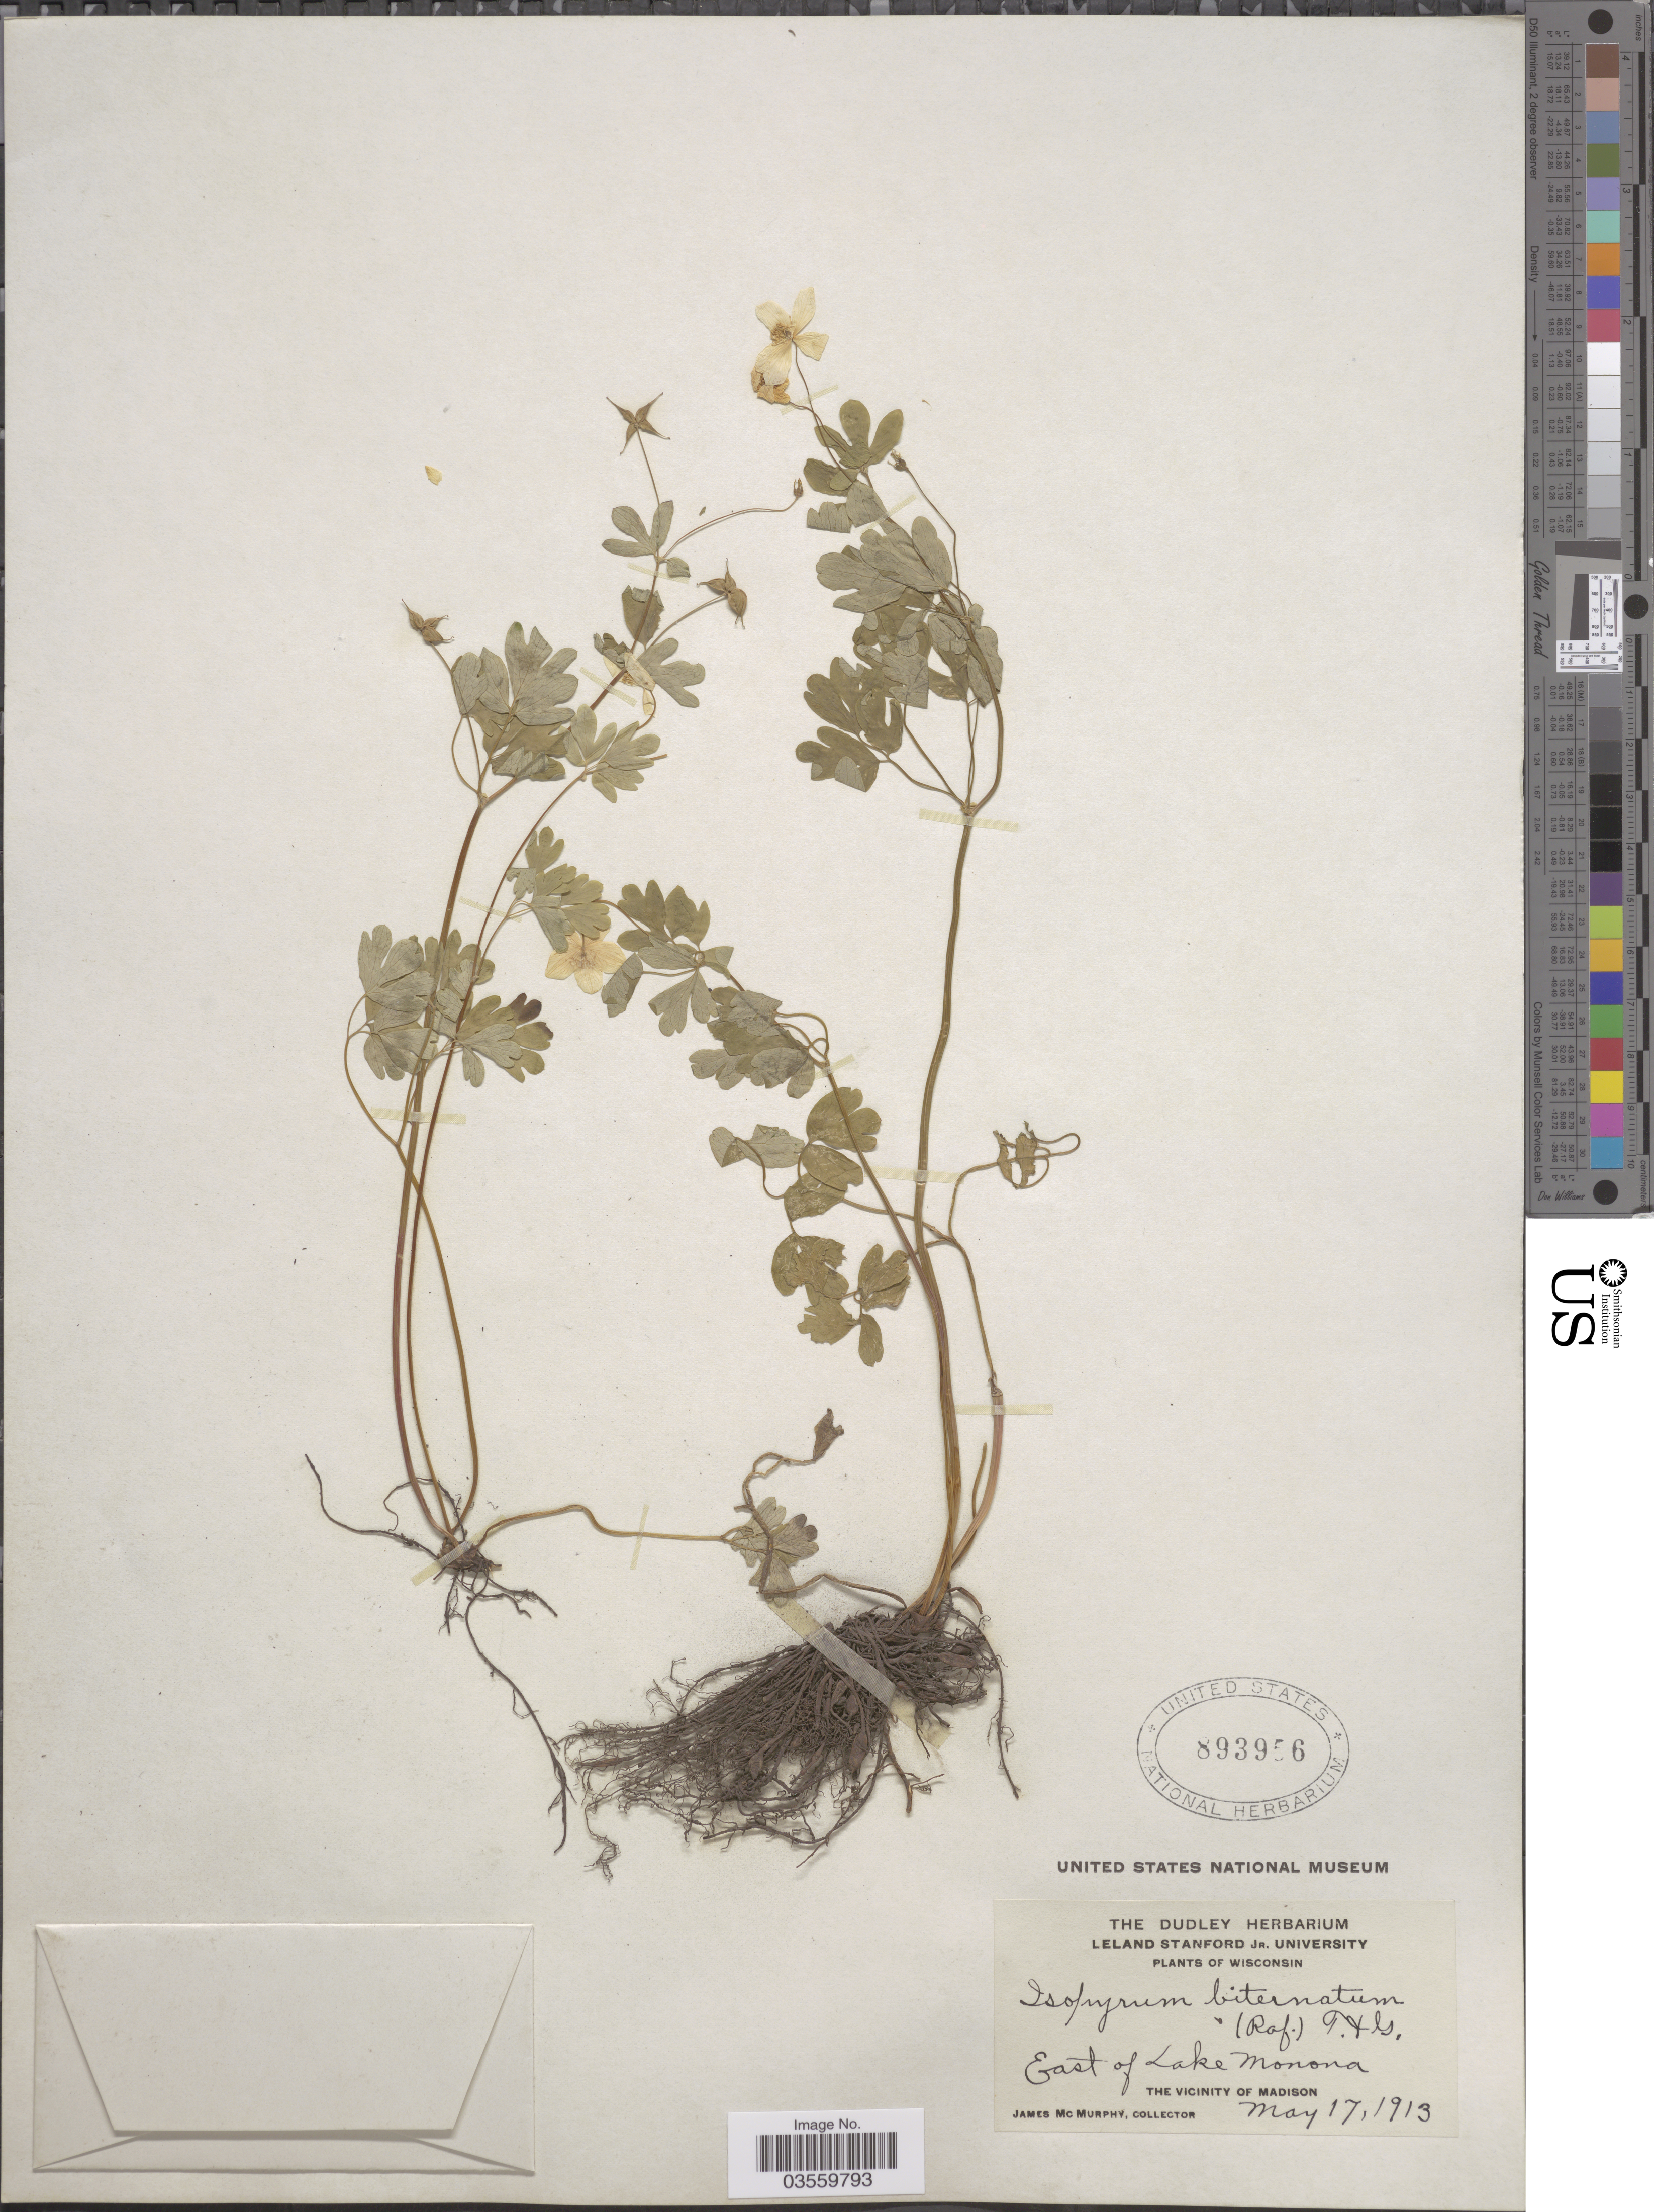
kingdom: Plantae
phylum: Tracheophyta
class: Magnoliopsida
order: Ranunculales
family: Ranunculaceae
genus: Enemion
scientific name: Enemion biternatum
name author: (Torr. & A. Gray) Raf.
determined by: Strong, Mark T., (BOT), Smithsonian Institution - National Museum of Natural History (UNITED STATES)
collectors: J. McMurphy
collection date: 1913-05-17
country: United States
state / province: Wisconsin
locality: East of Lake Monona. The Vicinity of Madison.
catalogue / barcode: US 893956